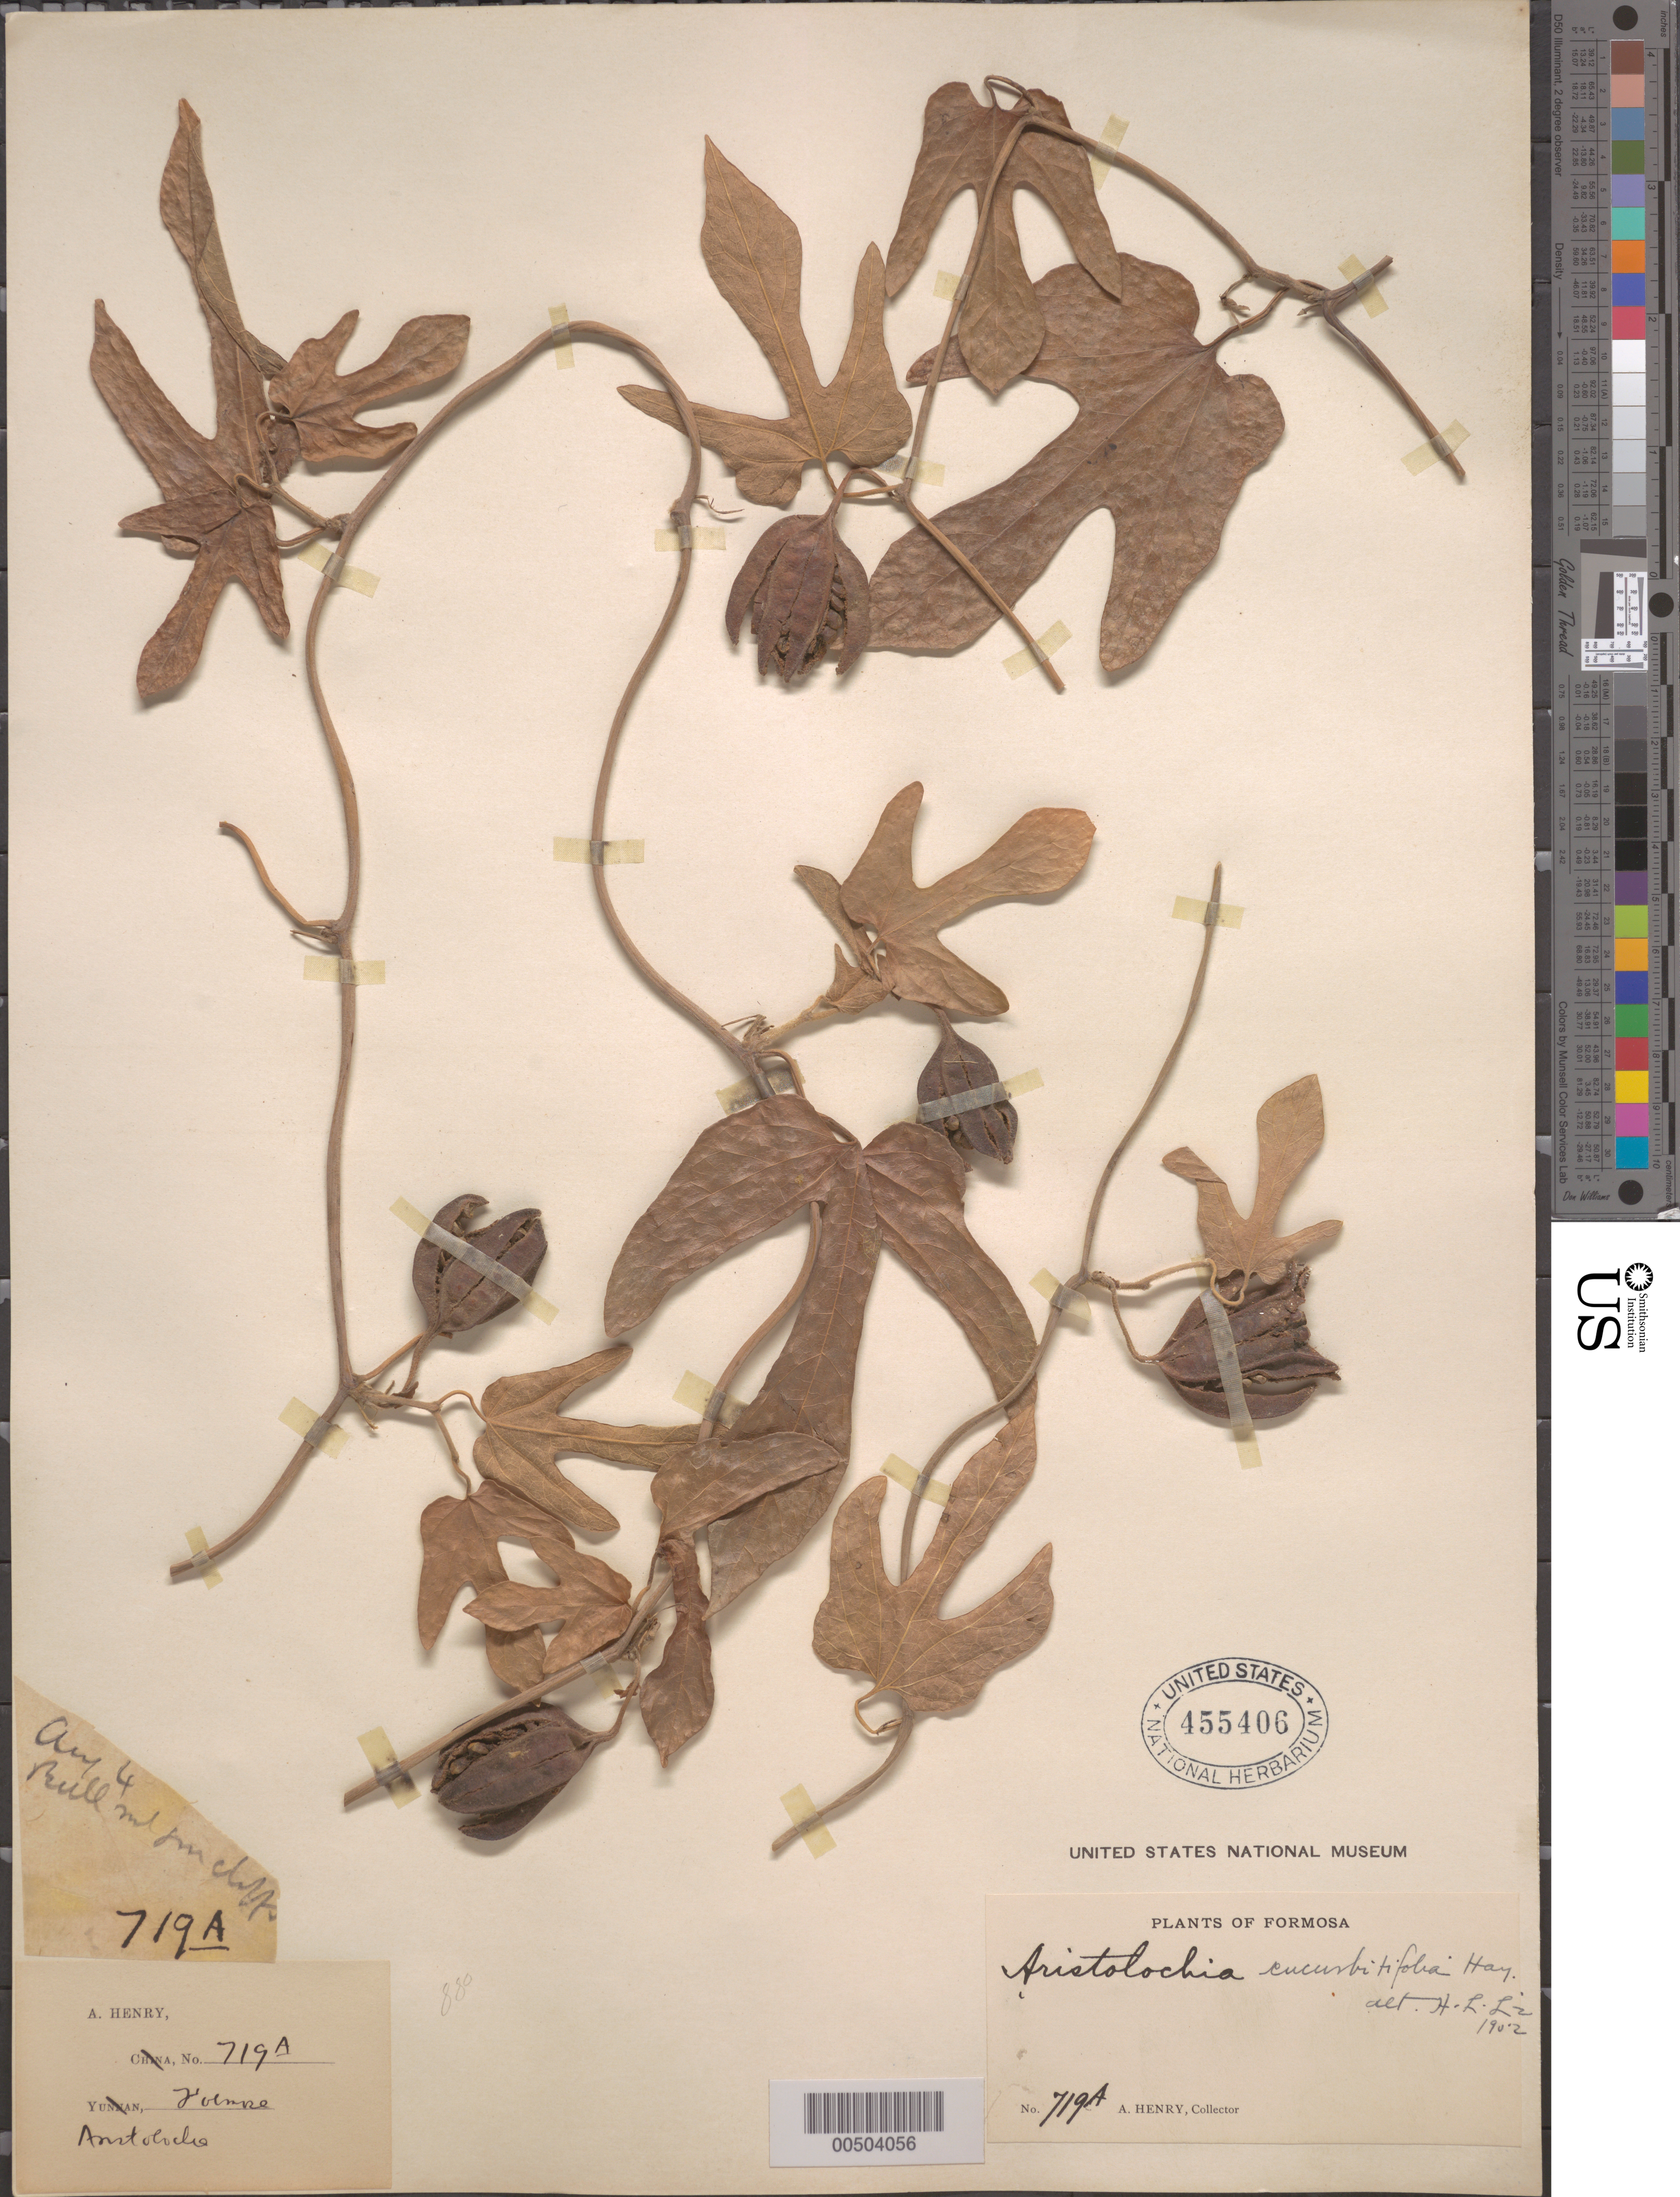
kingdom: Plantae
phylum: Tracheophyta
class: Magnoliopsida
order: Piperales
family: Aristolochiaceae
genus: Aristolochia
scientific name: Aristolochia cucurbitifolia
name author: Hayata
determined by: Li, H. L.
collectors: A. Henry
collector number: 719 A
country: Taiwan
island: Taiwan [Formosa]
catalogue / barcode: US 455406